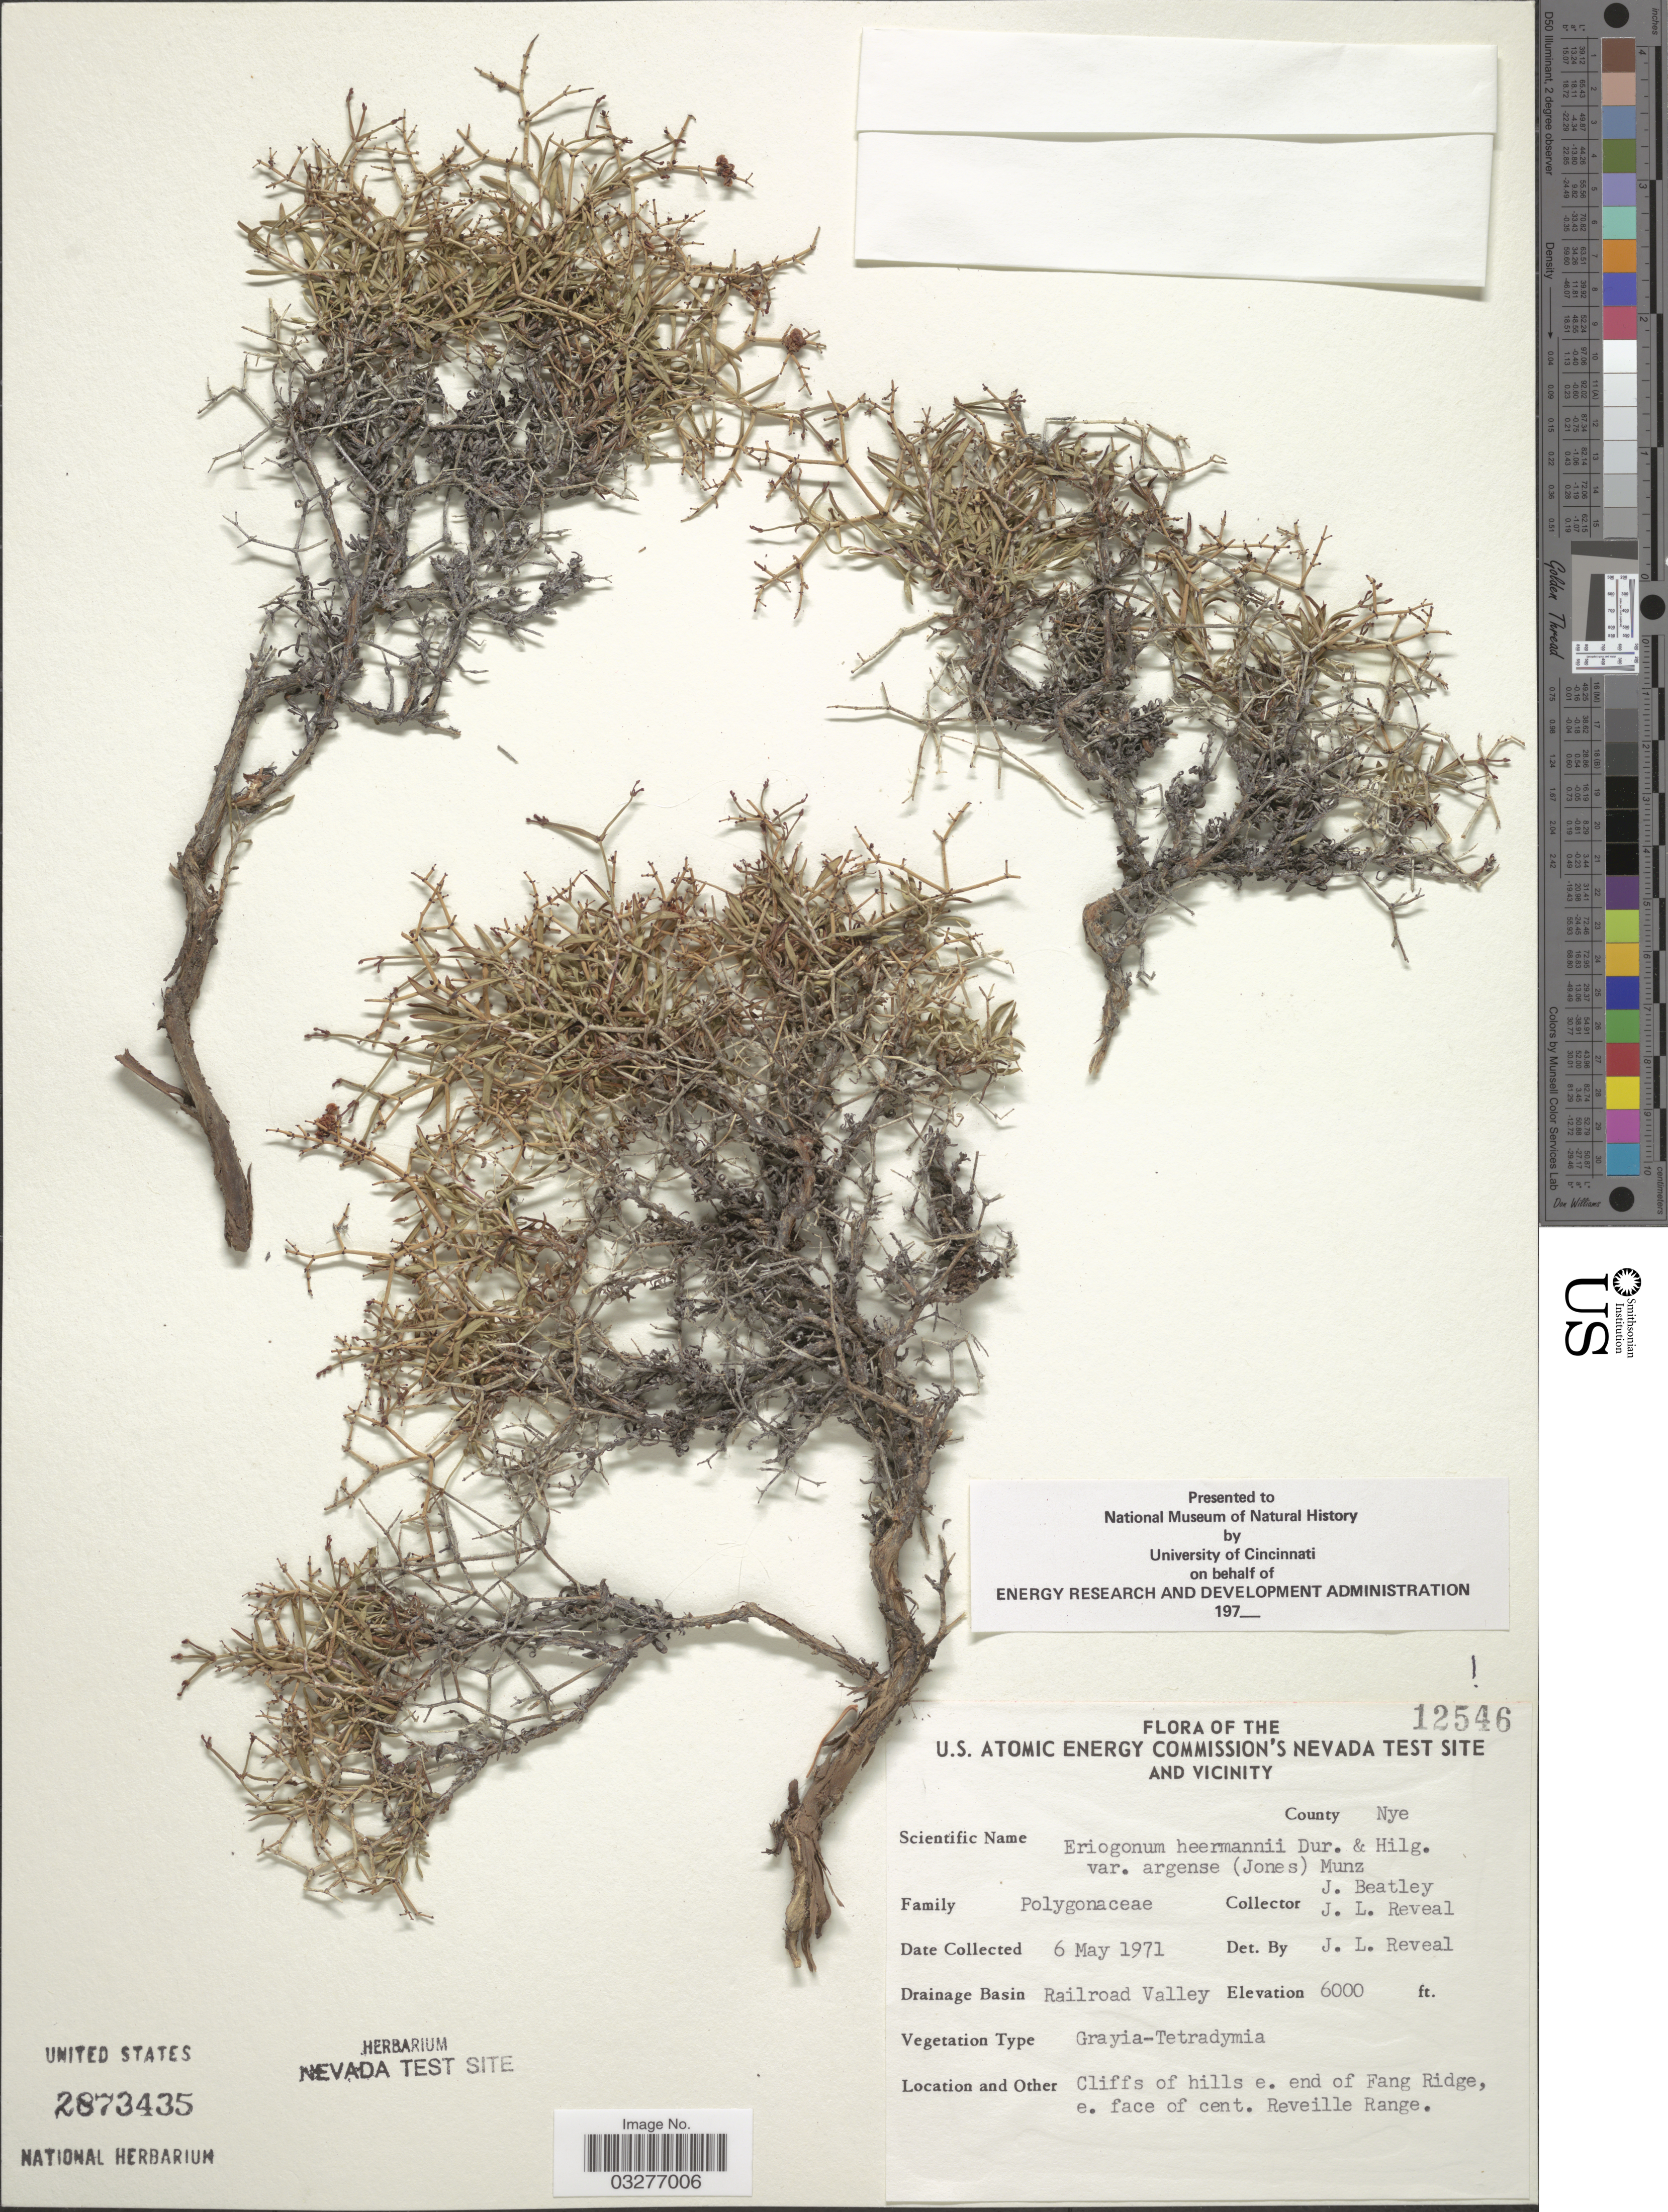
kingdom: Plantae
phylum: Tracheophyta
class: Magnoliopsida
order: Caryophyllales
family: Polygonaceae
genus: Eriogonum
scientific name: Eriogonum heermannii var. argense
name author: (M.E. Jones) Munz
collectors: J. C. Beatley & J. L. Reveal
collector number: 12546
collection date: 1971-05-06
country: United States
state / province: Nevada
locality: U.S. Atomic Energy Commission's Nevada Test Site and Vicinity. County Nye. Drainage Basin Railroad Valley. Cliffs of hills e. end of Fang Ridge, e. face of cent. Reveille Range.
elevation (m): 1829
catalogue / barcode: US 2873435